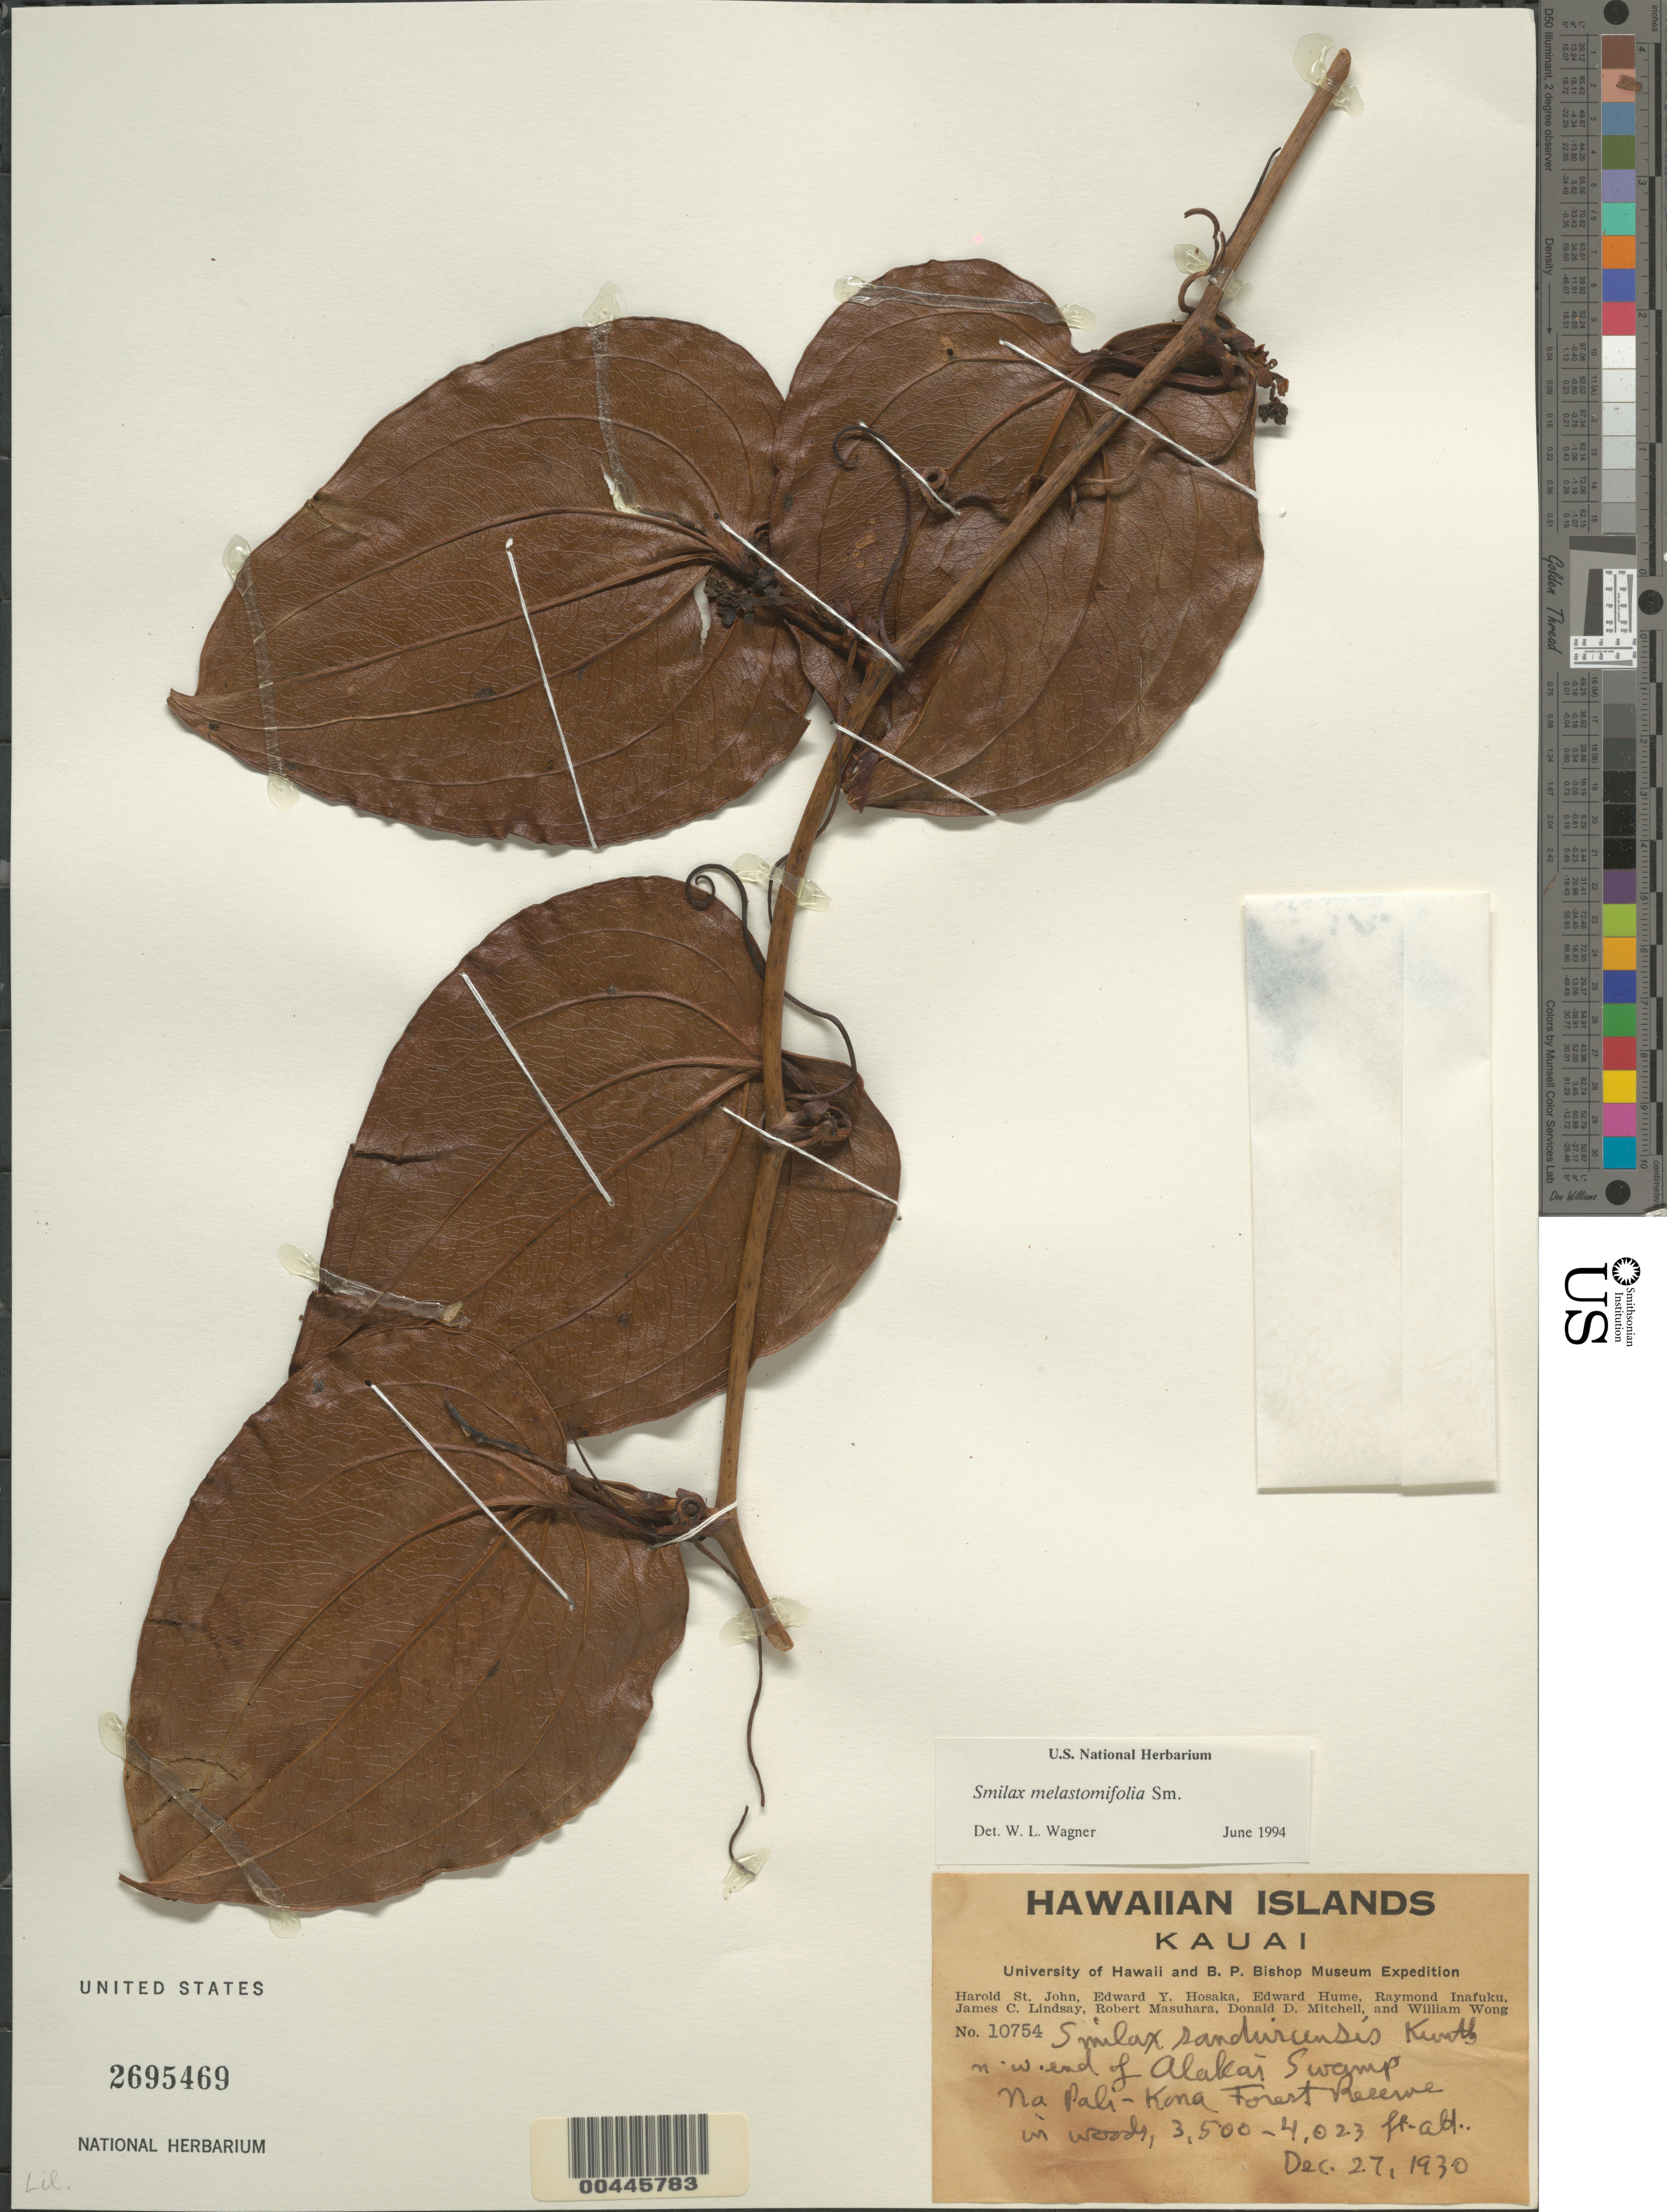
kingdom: Plantae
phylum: Tracheophyta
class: Liliopsida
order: Liliales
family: Smilacaceae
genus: Smilax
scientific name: Smilax melastomifolia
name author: Sm.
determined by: Wagner, W. L., (BOT), Smithsonian Institution - National Museum of Natural History (UNITED STATES)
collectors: H. St. John, E. Y. Hosaka, E. Hume & R. Inafuku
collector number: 10754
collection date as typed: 27 Dec 1930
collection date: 1930-12-27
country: United States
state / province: Hawaii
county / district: Kauai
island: Kaua'i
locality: NW end of Alakai Swamp, Na Pali-Kona Forest Reserve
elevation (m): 1067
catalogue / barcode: US 2695469